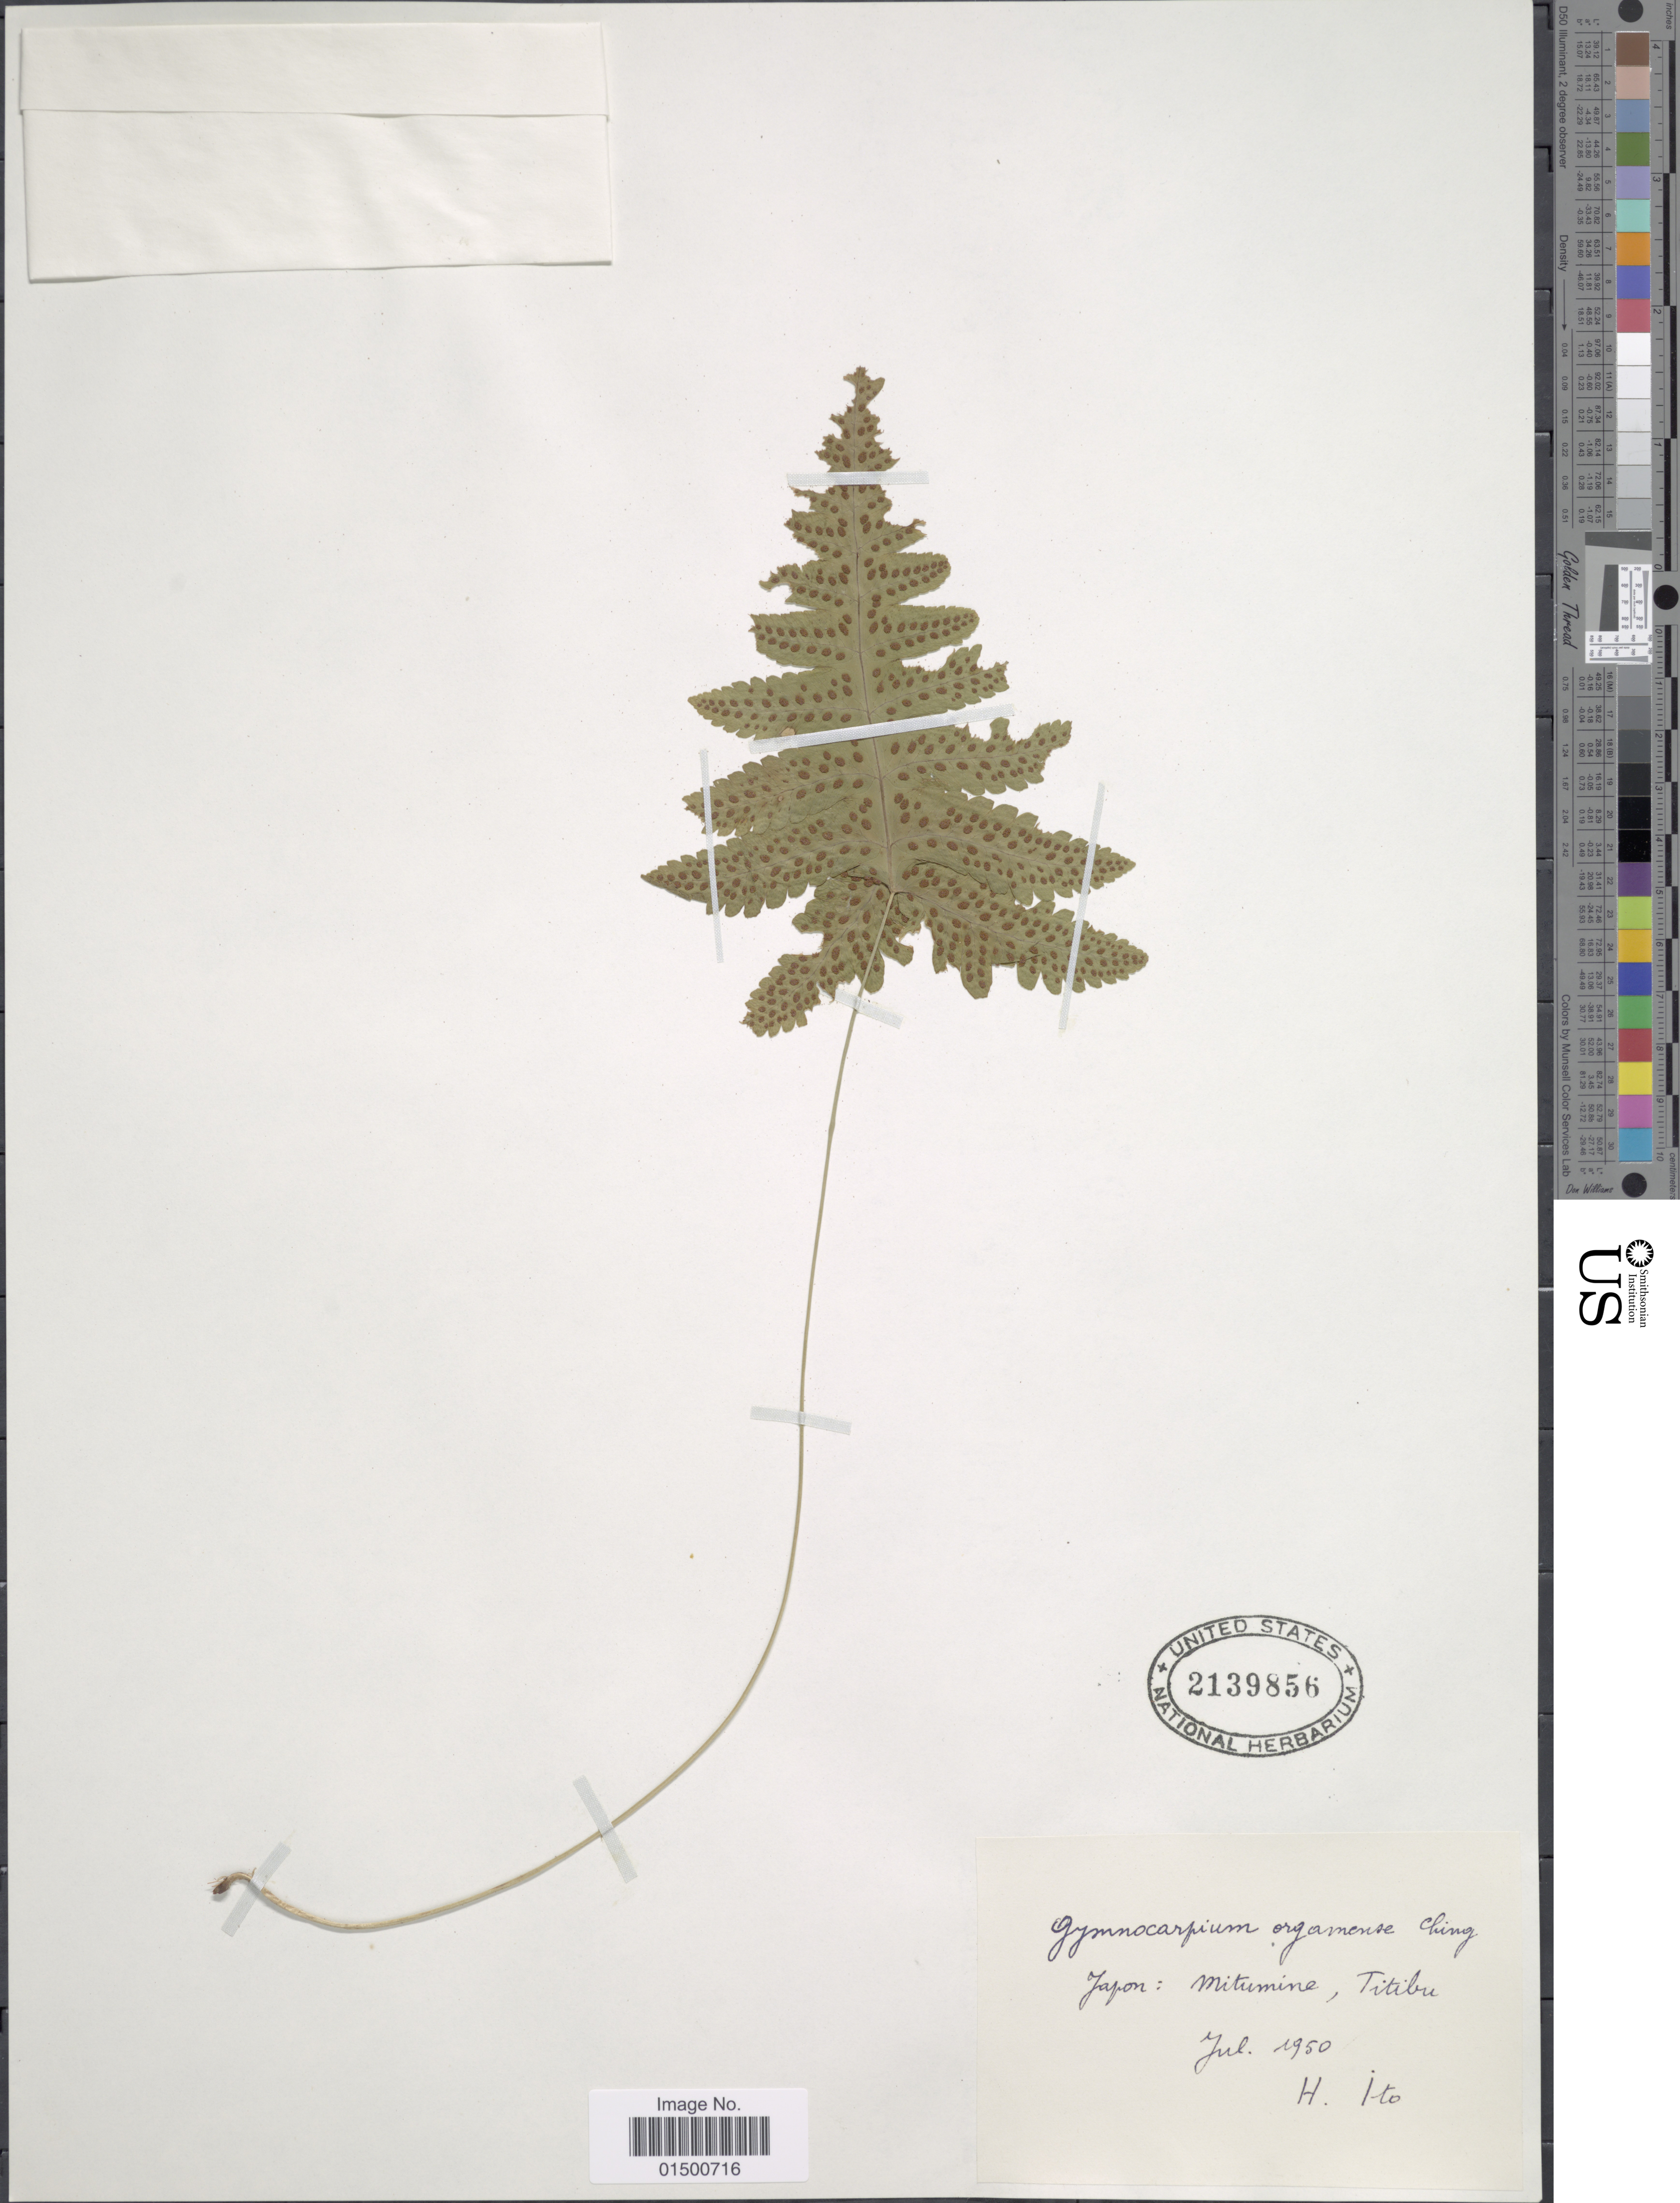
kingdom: Plantae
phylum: Tracheophyta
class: Polypodiopsida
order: Polypodiales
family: Cystopteridaceae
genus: Gymnocarpium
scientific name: Gymnocarpium oyamense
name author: (Baker) Ching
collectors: H. Itô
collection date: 1950-07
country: Japan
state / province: Saitama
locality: Mitumine, Titibu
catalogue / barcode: US 2139856